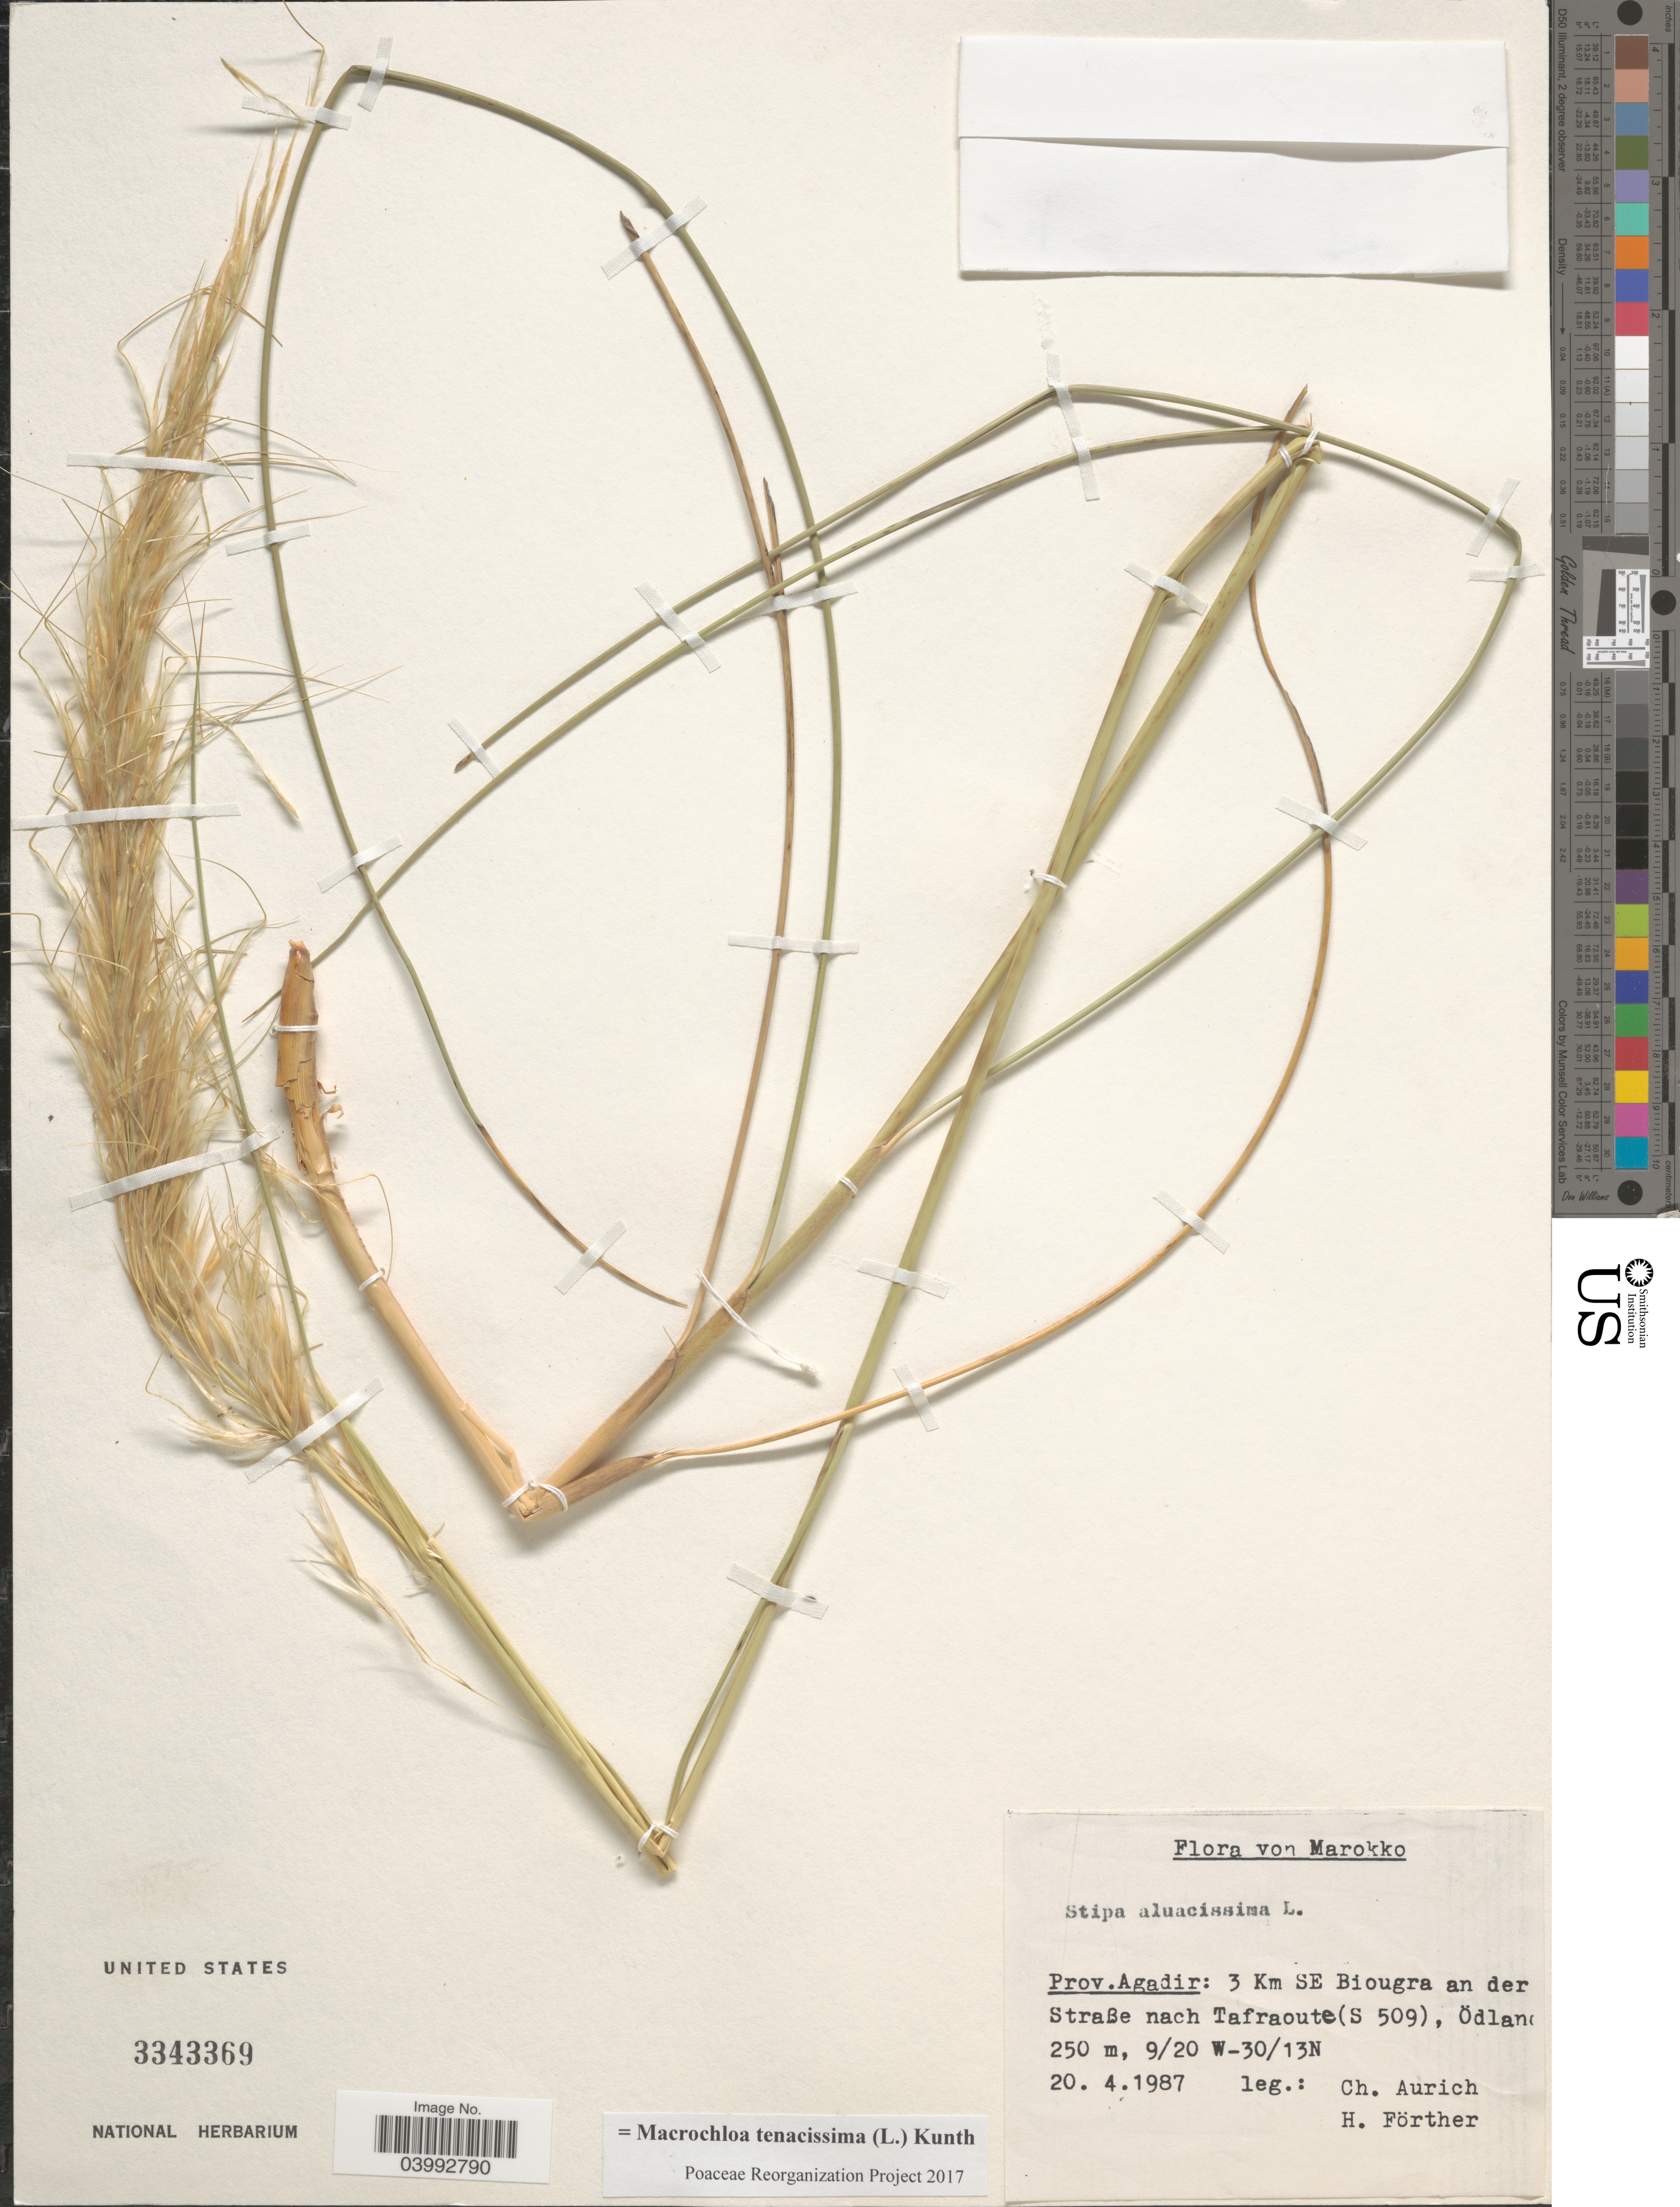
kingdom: Plantae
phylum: Tracheophyta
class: Liliopsida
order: Poales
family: Poaceae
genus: Macrochloa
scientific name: Macrochloa tenacissima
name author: (L.) Kunth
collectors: C. Aurich & H. Förther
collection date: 1987-04-20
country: Morocco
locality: Prov. Agadir: 3 Km SE Biougra an der Straße nach Tafraoute (S509), Ödlan [illegible text].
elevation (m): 250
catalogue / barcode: US 3343369